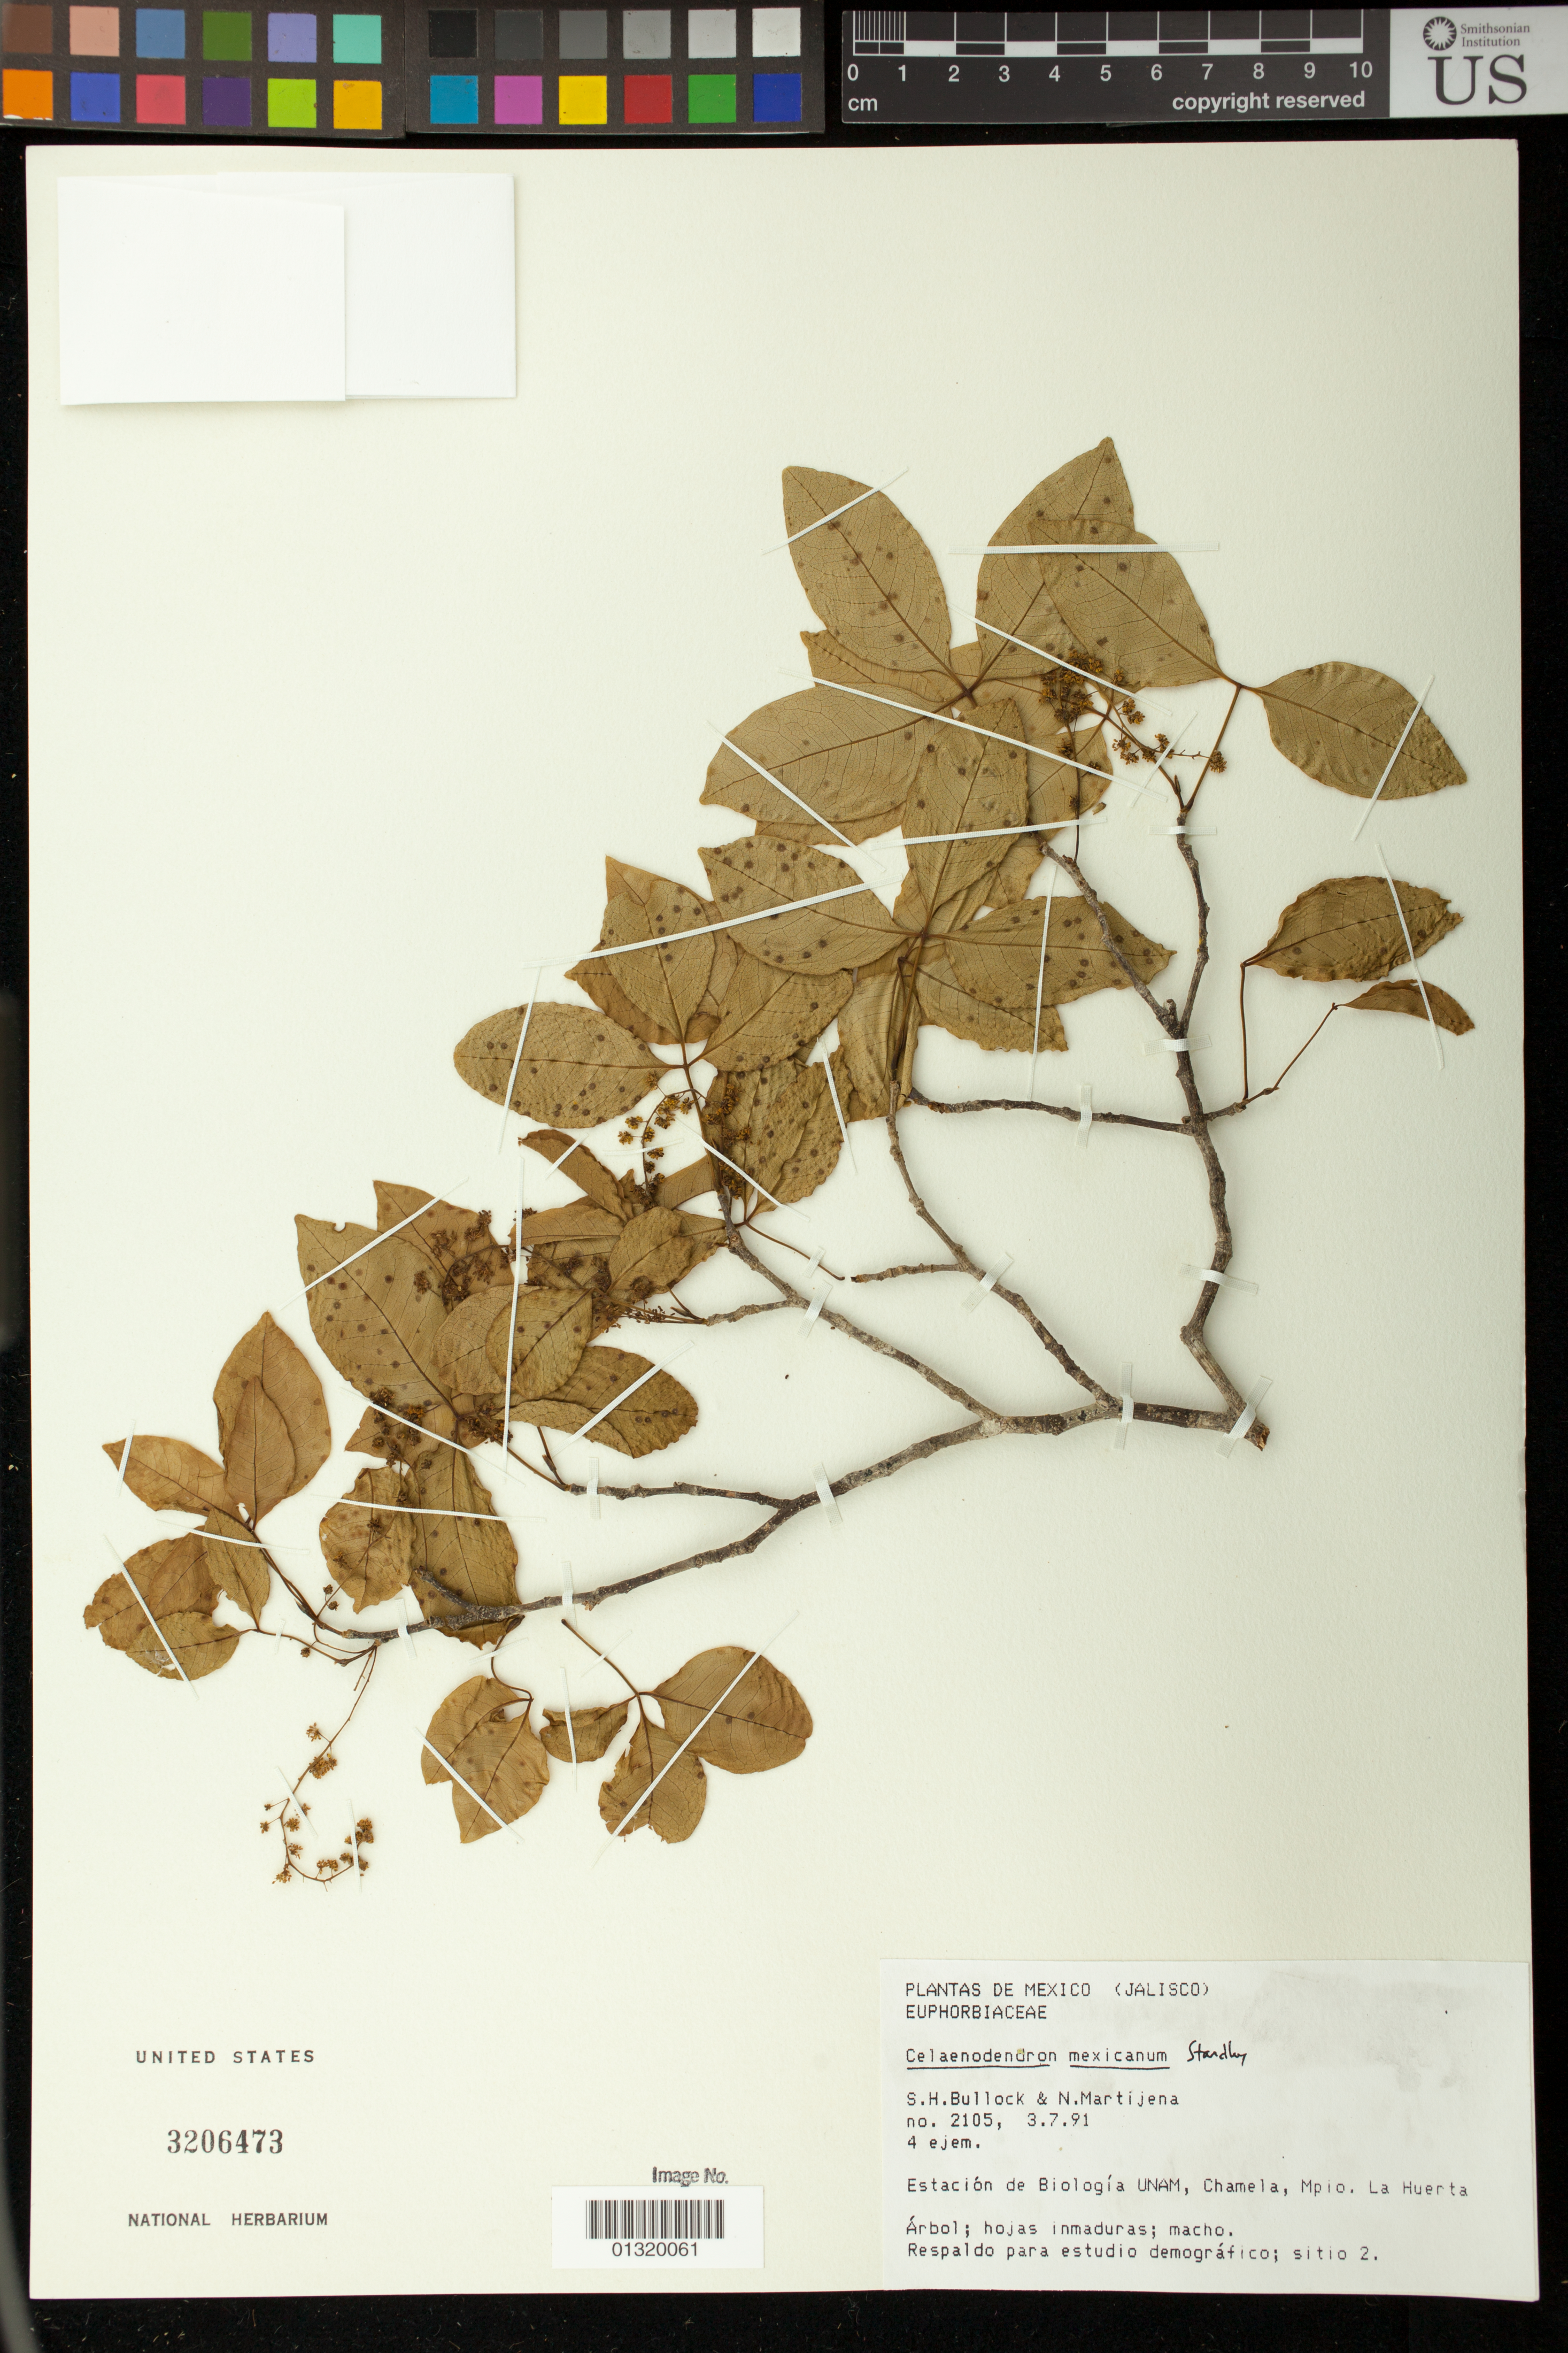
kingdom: Plantae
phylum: Tracheophyta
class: Magnoliopsida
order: Malpighiales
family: Picrodendraceae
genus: Celaenodendron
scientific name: Celaenodendron mexicanum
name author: Standl.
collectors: S. H. Bullock & N. Martijena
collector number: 2105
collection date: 1991-07-03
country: Mexico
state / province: Jalisco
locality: Estacion de Biologia UNAM, Chamela, Mpio. La Huerta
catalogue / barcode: US 3206473